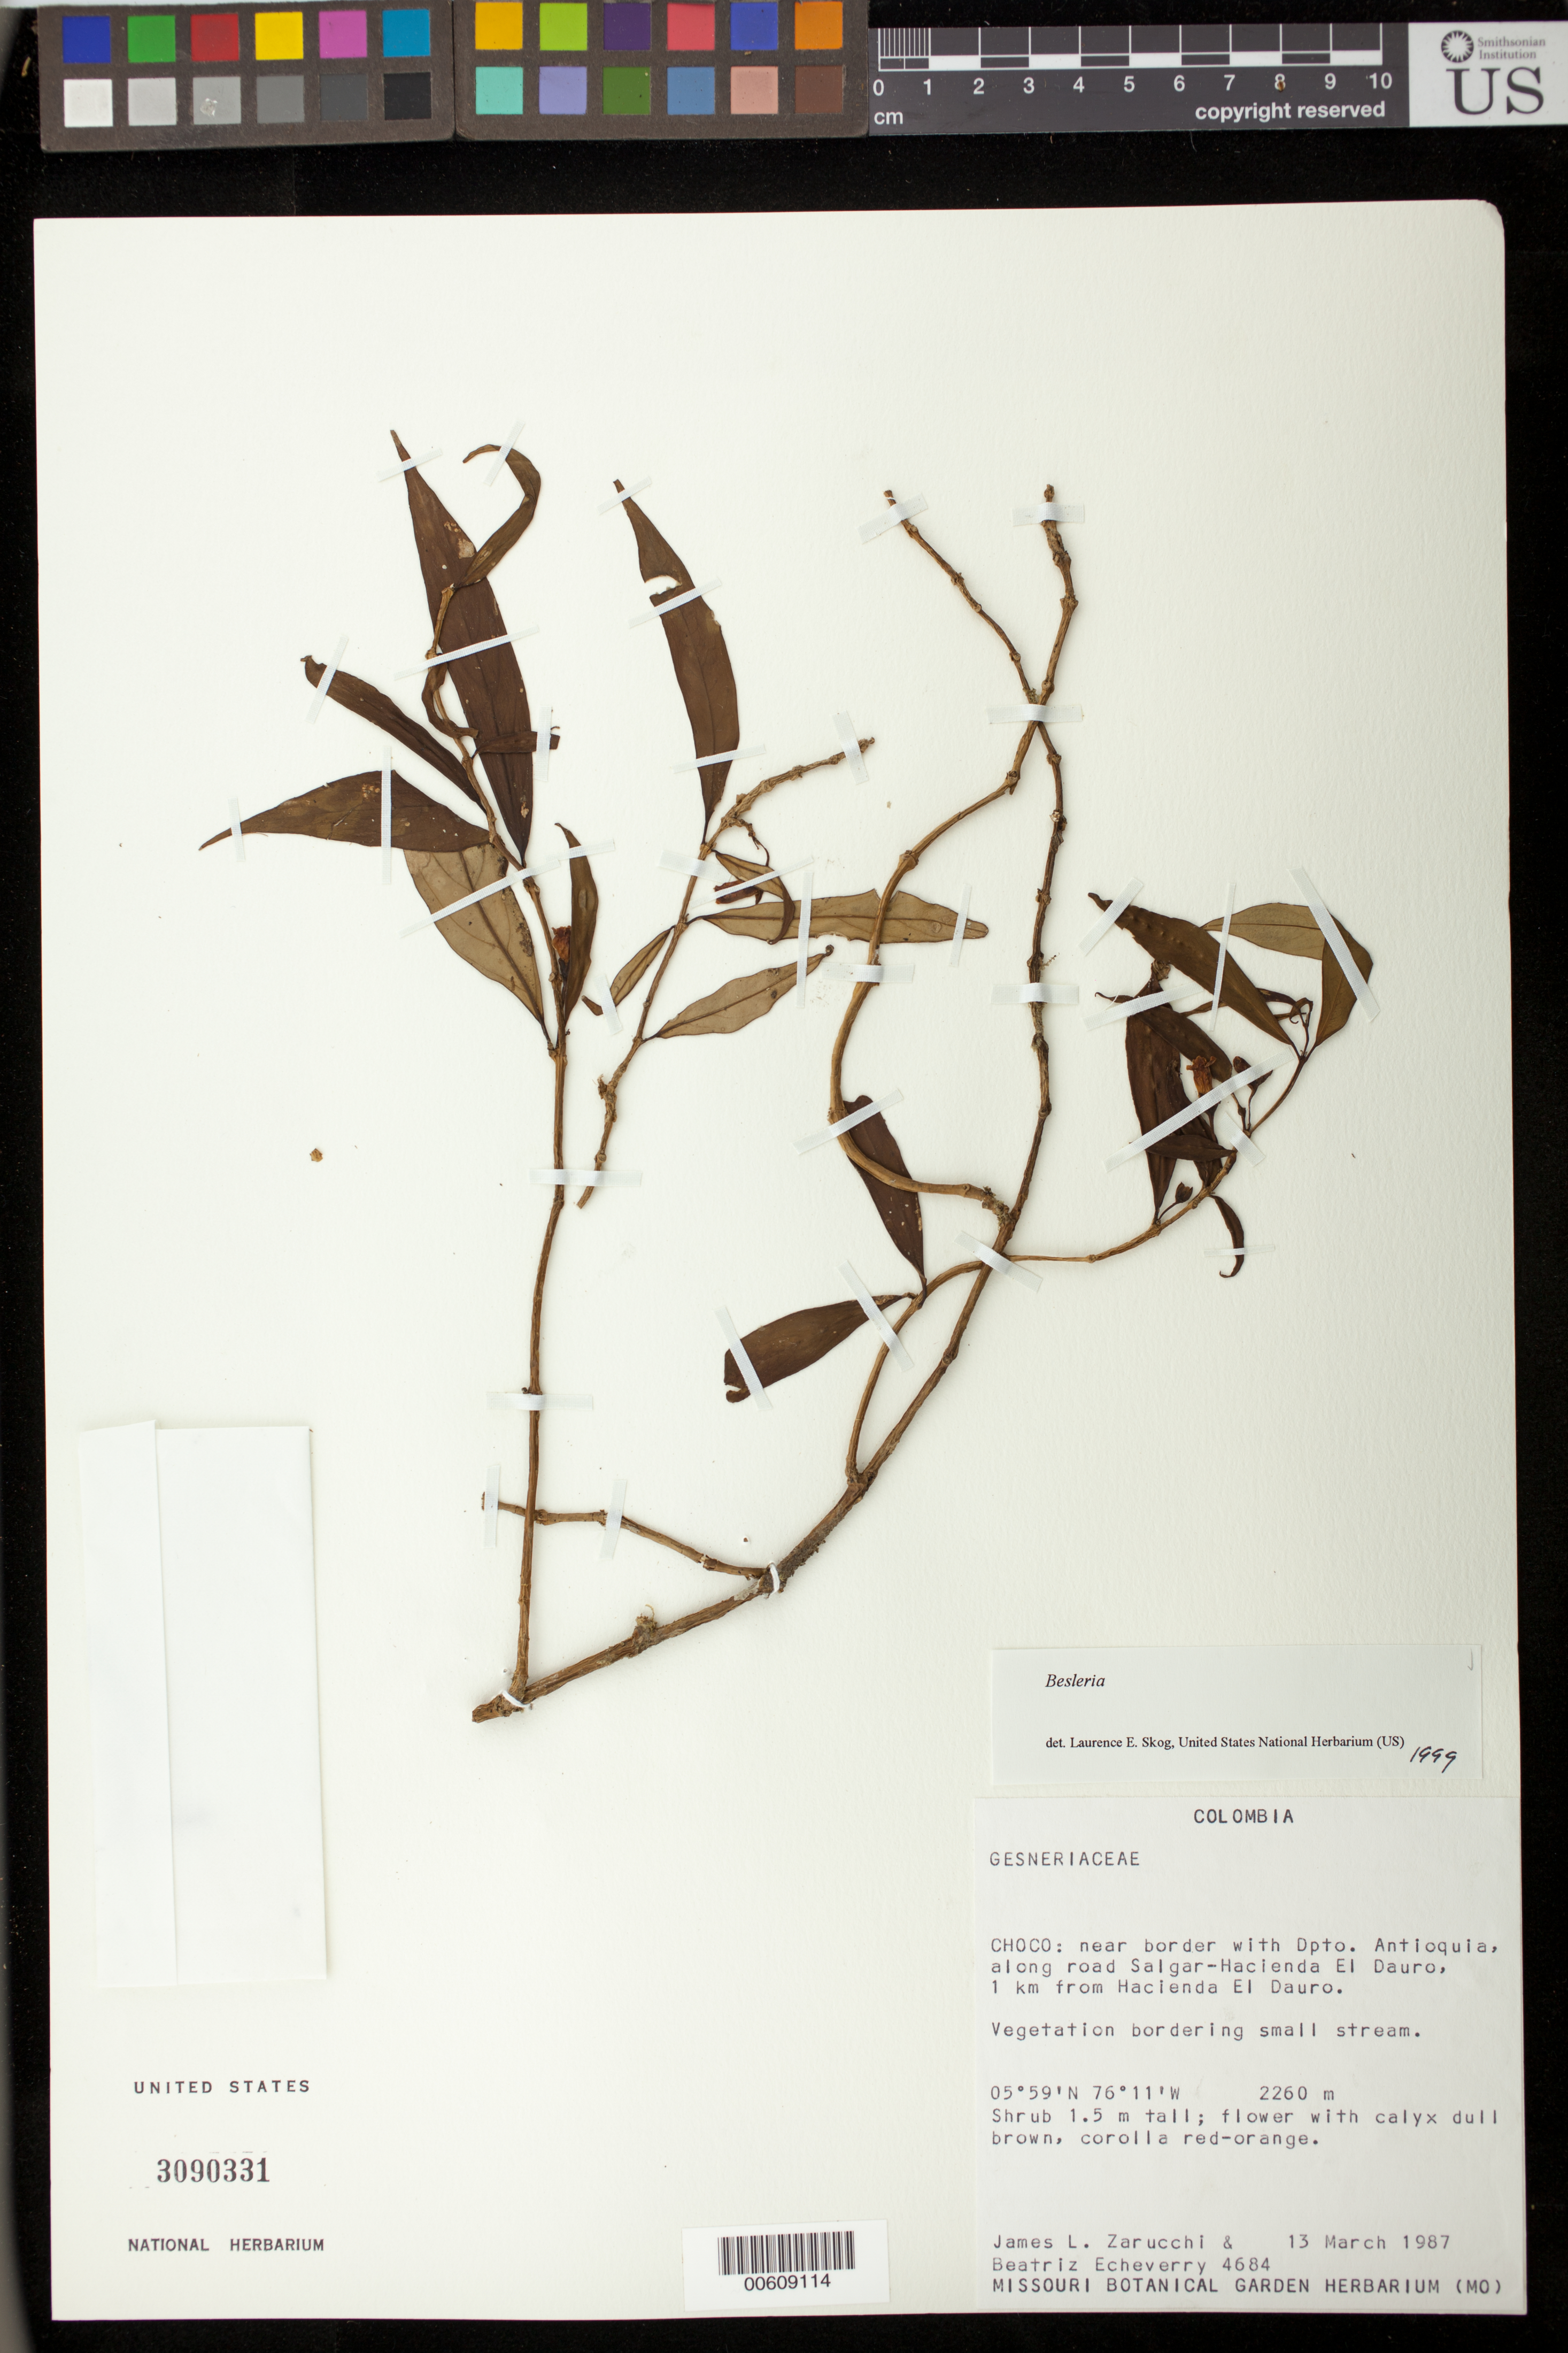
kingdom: Plantae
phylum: Tracheophyta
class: Magnoliopsida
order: Lamiales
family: Gesneriaceae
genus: Besleria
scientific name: Besleria sp.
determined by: Skog, Laurence E.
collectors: J. L. Zarucchi & B. Echeverry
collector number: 4684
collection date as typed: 13 Mar 1987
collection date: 1987-03-13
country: Colombia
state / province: Chocó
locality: Near border with Dpto. Antioquia, along road Salgar - Hacienda El Dauro, 1 km from Hacienda El Dauro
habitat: Vegetation bordering small stream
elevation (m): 2260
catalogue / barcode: US 3090331